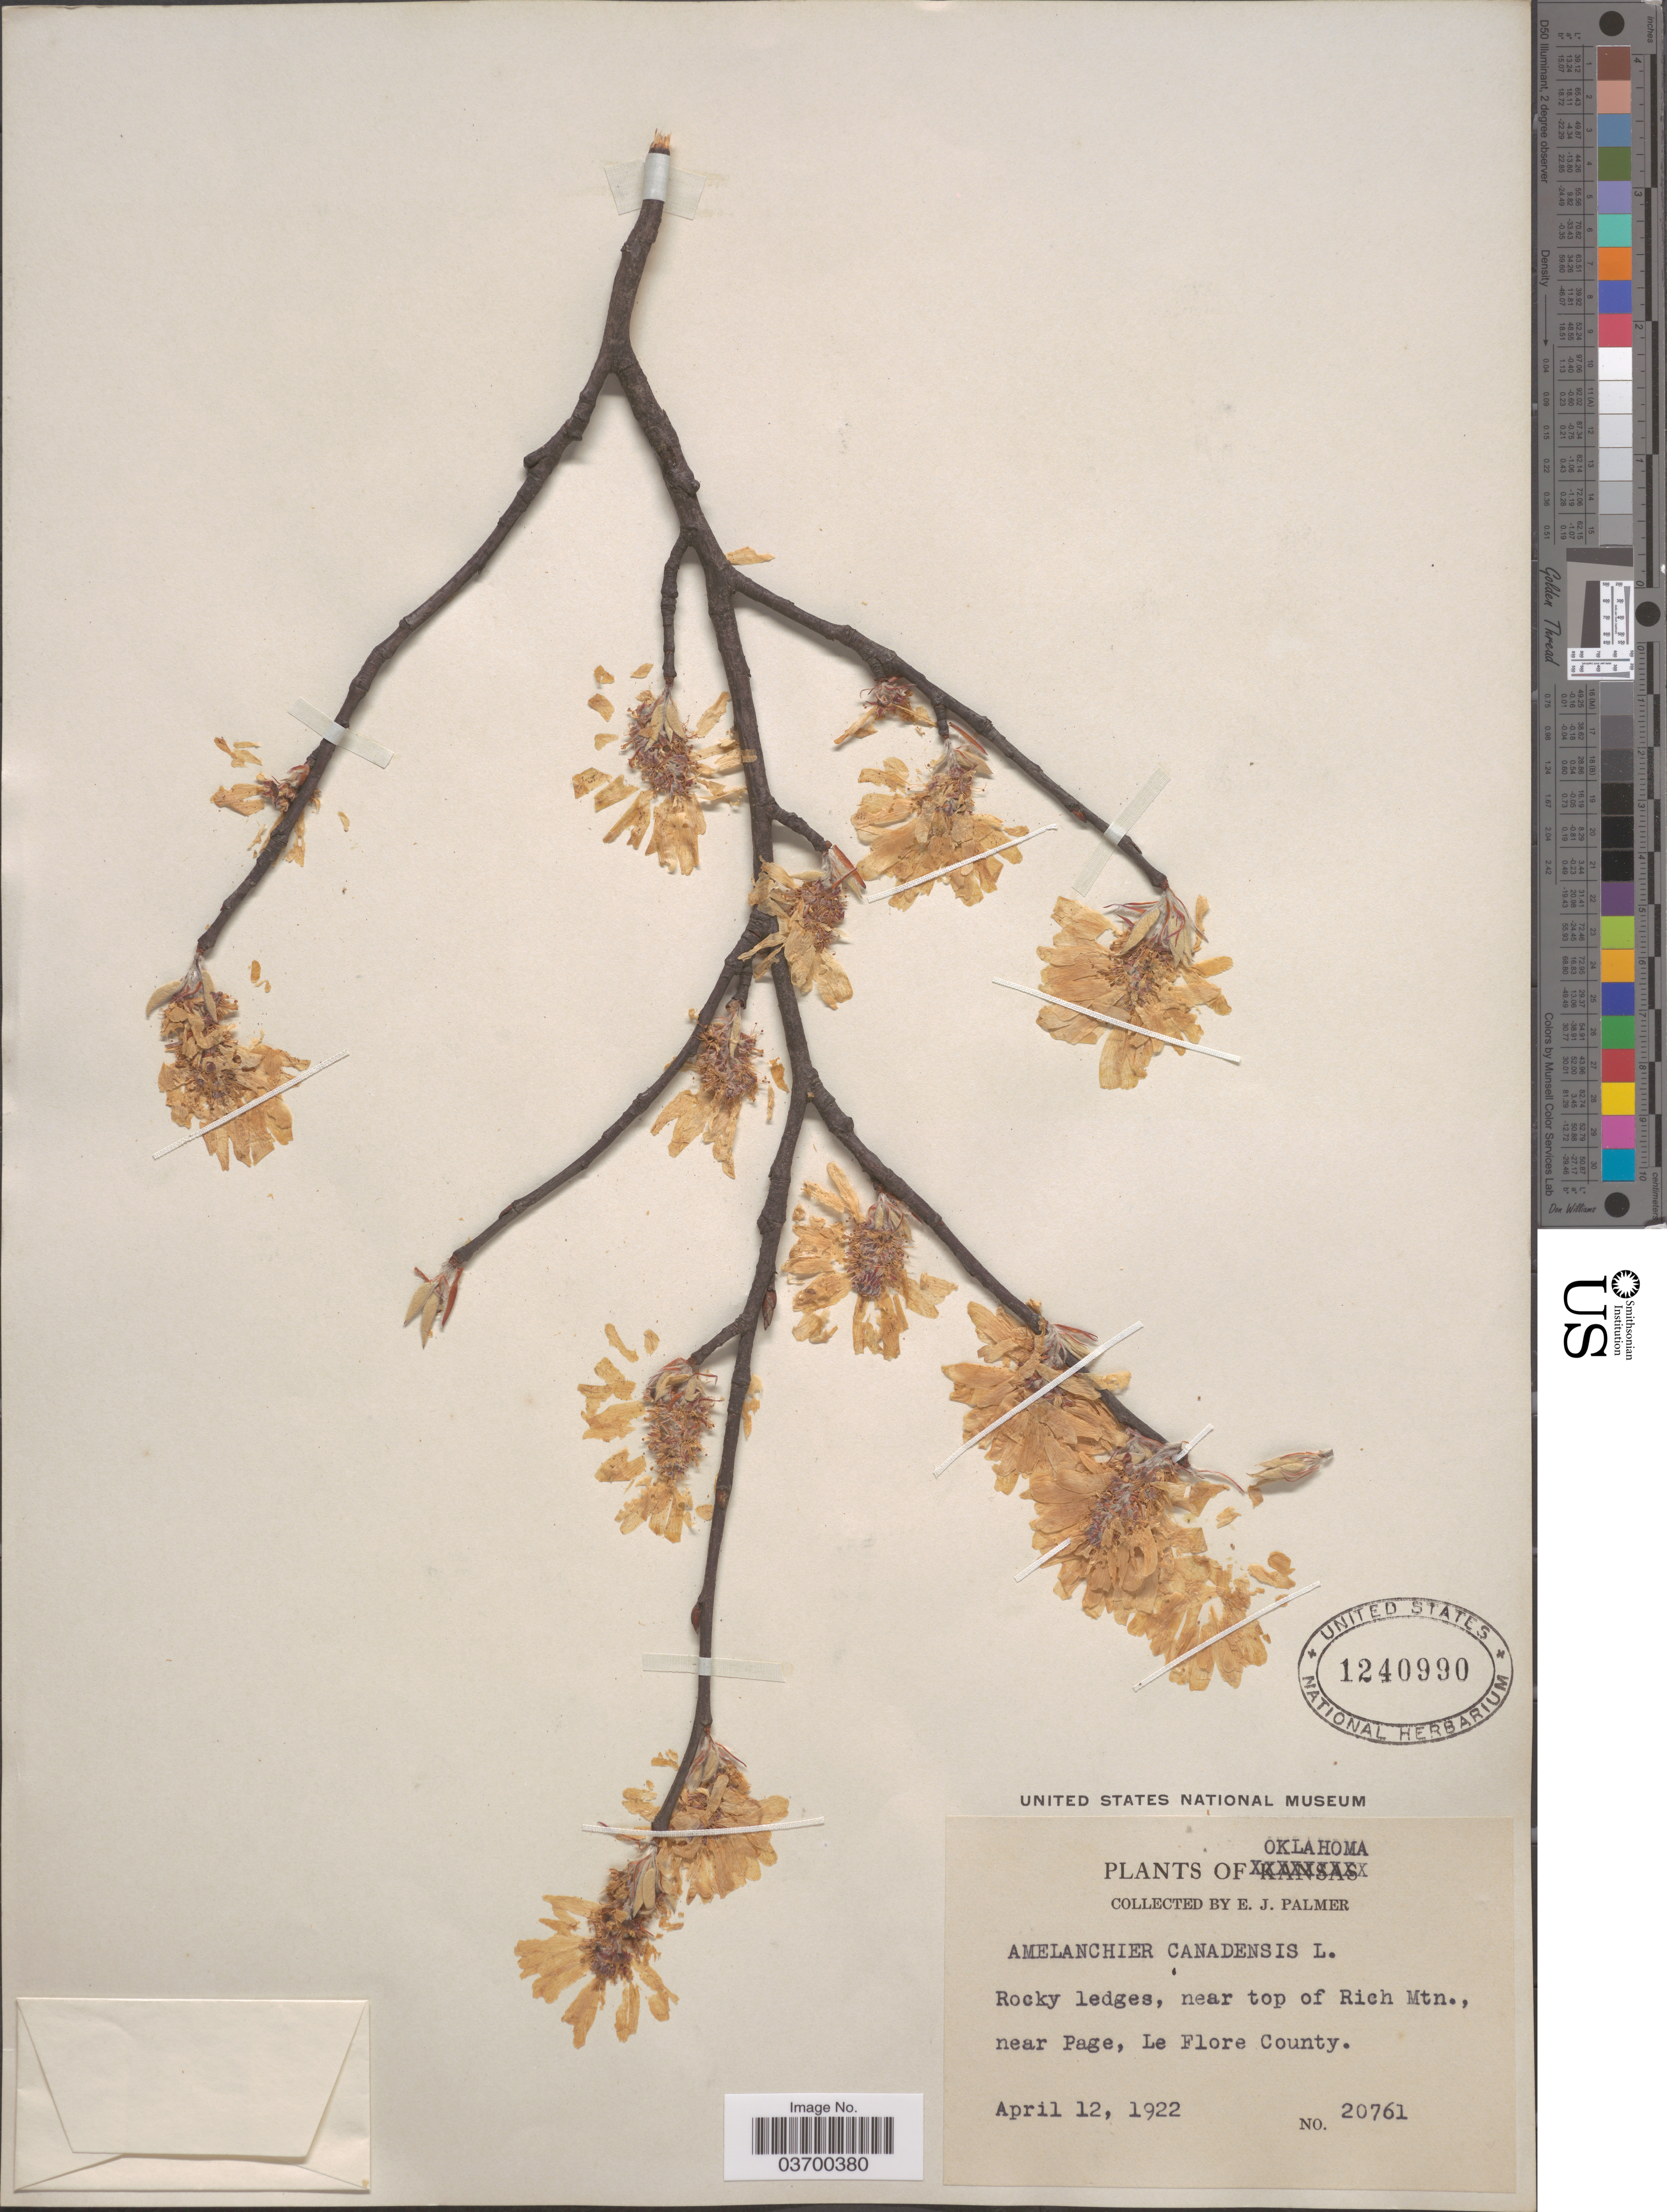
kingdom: Plantae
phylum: Tracheophyta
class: Magnoliopsida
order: Rosales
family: Rosaceae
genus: Amelanchier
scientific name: Amelanchier canadensis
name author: (L.) Medic.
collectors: E. J. Palmer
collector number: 20761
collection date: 1922-04-12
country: United States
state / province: Oklahoma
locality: Near top of Rich Mtn., near Page, Le Flore County.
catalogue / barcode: US 1240990